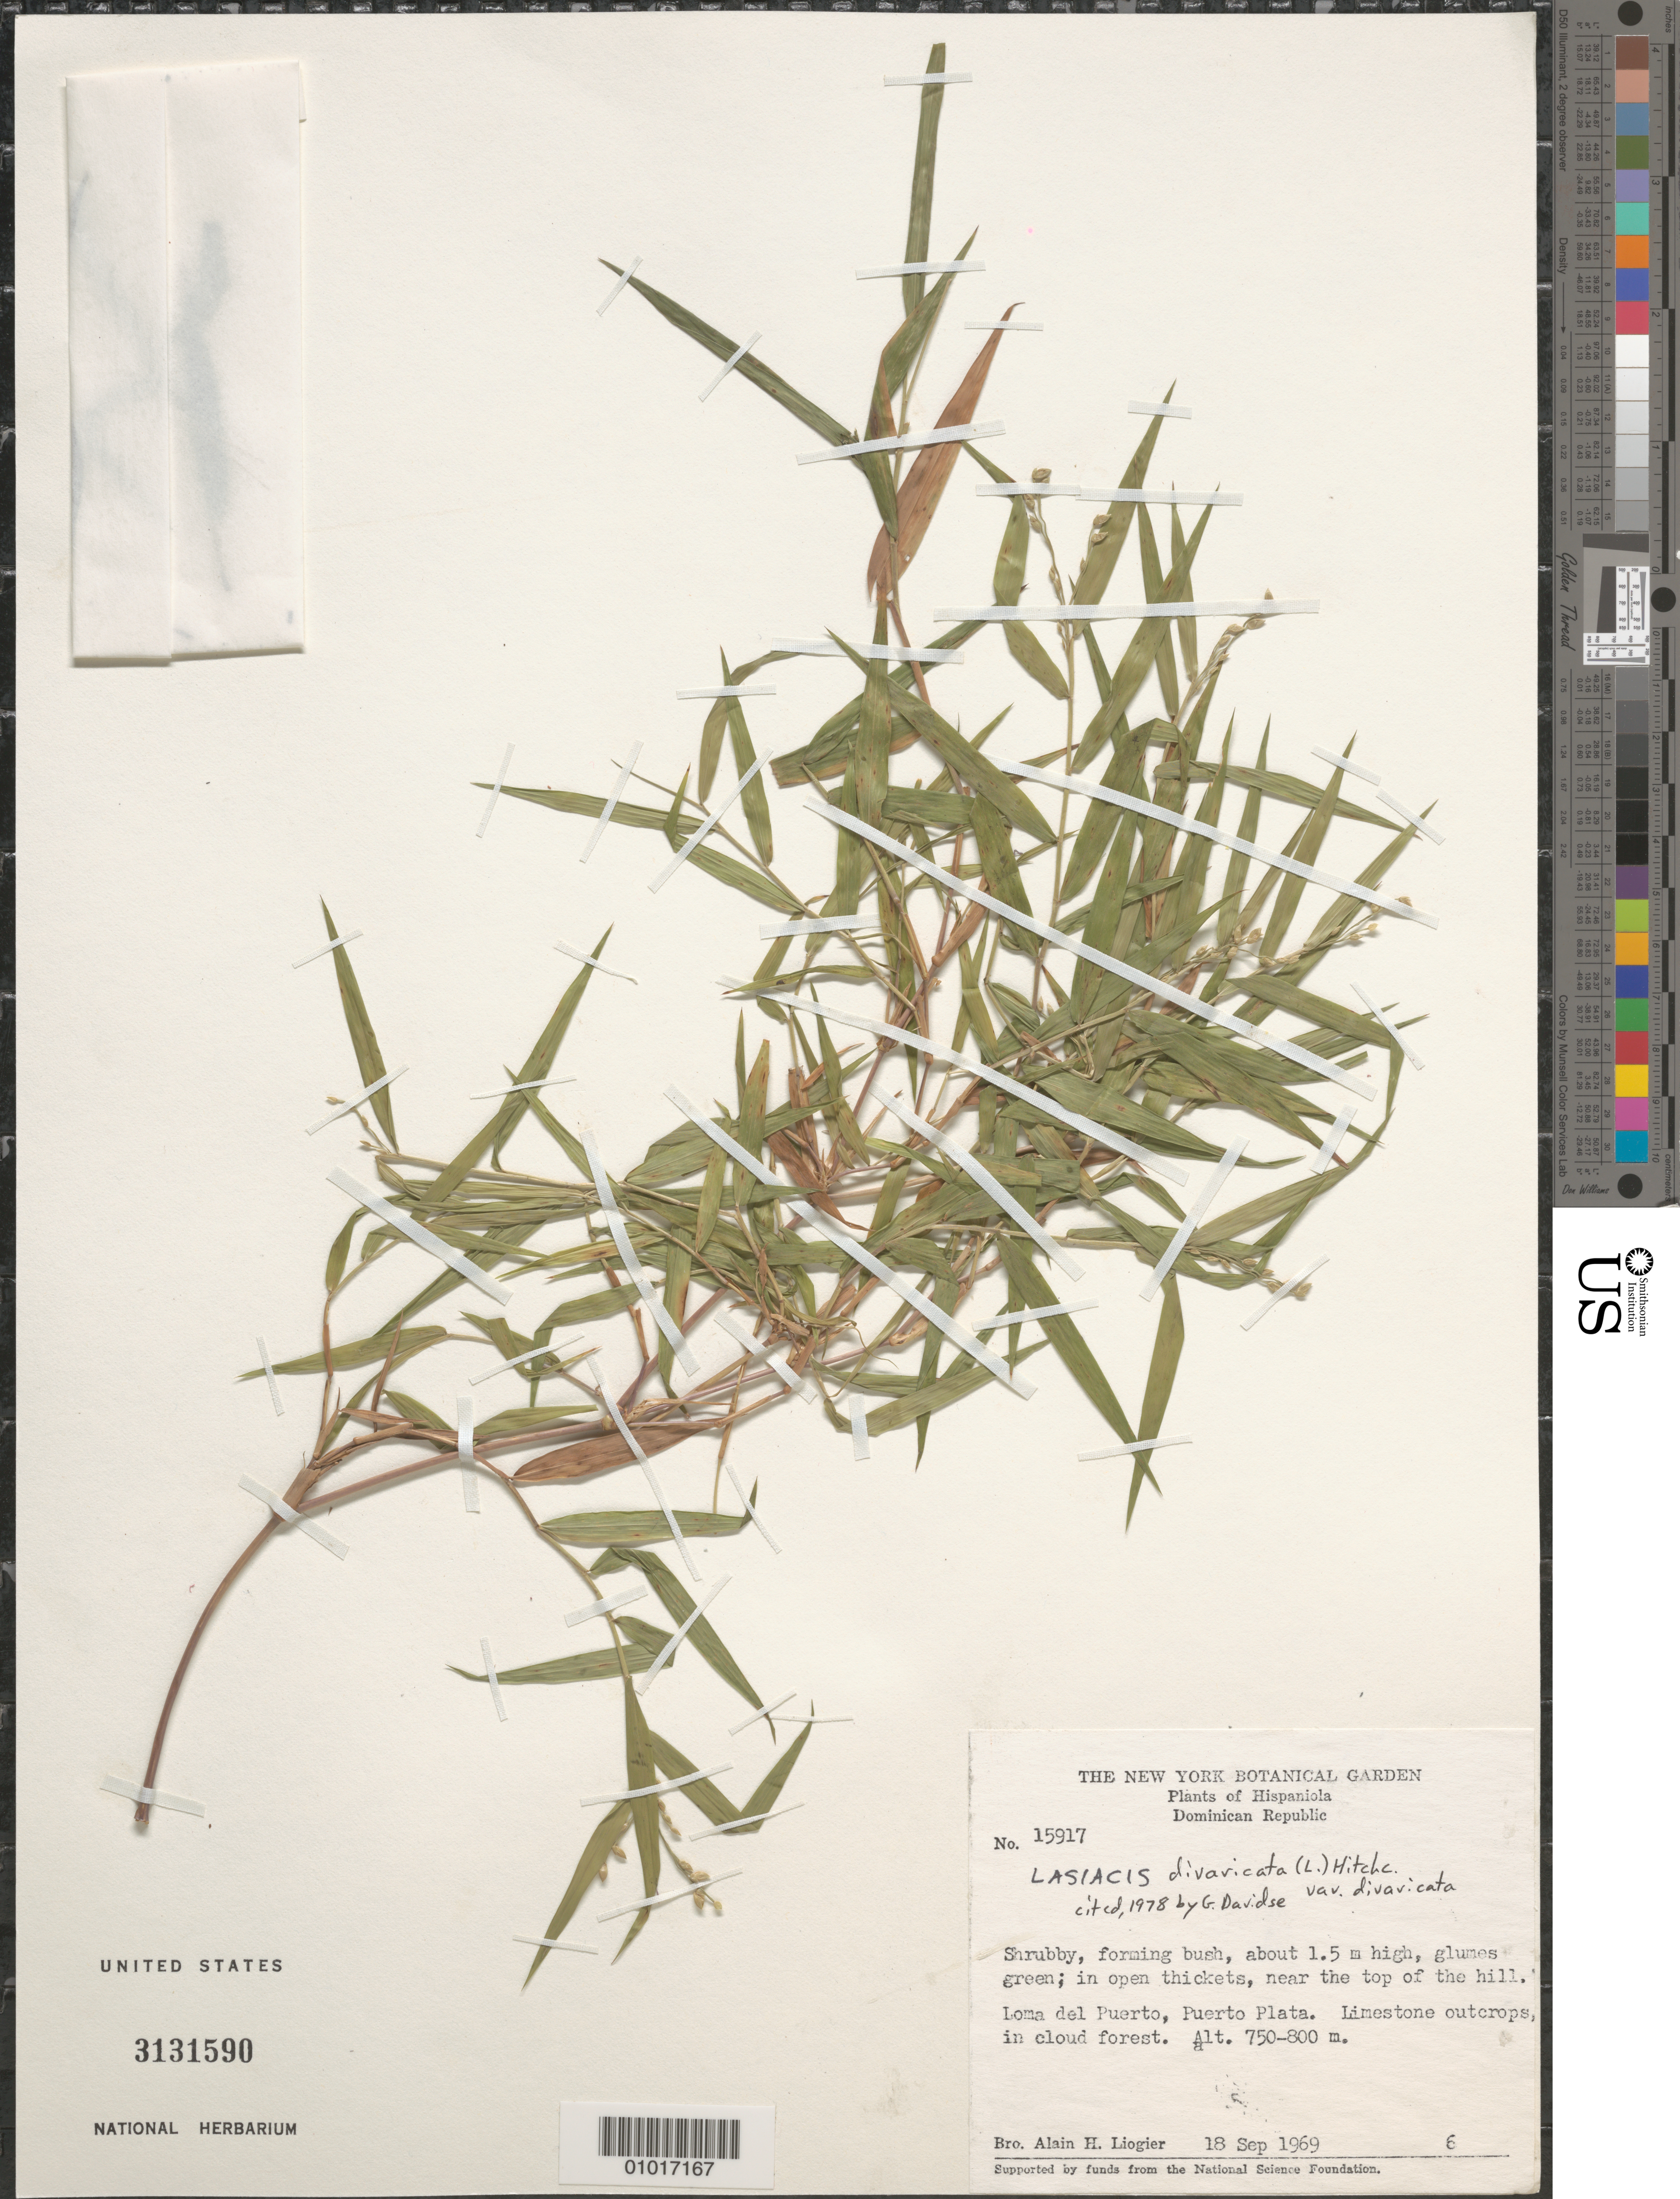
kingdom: Plantae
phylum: Tracheophyta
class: Liliopsida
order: Poales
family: Poaceae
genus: Lasiacis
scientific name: Lasiacis divaricata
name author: (L.) Hitchc.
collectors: A. H. Liogier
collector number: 15917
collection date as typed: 18 Sep 1969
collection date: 1969-09-18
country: Dominican Republic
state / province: Puerto Plata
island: Hispaniola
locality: Loma del Puerto, Puerto Plata. Limestone outcropping in cloud forest.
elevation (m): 750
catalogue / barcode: US 3131590